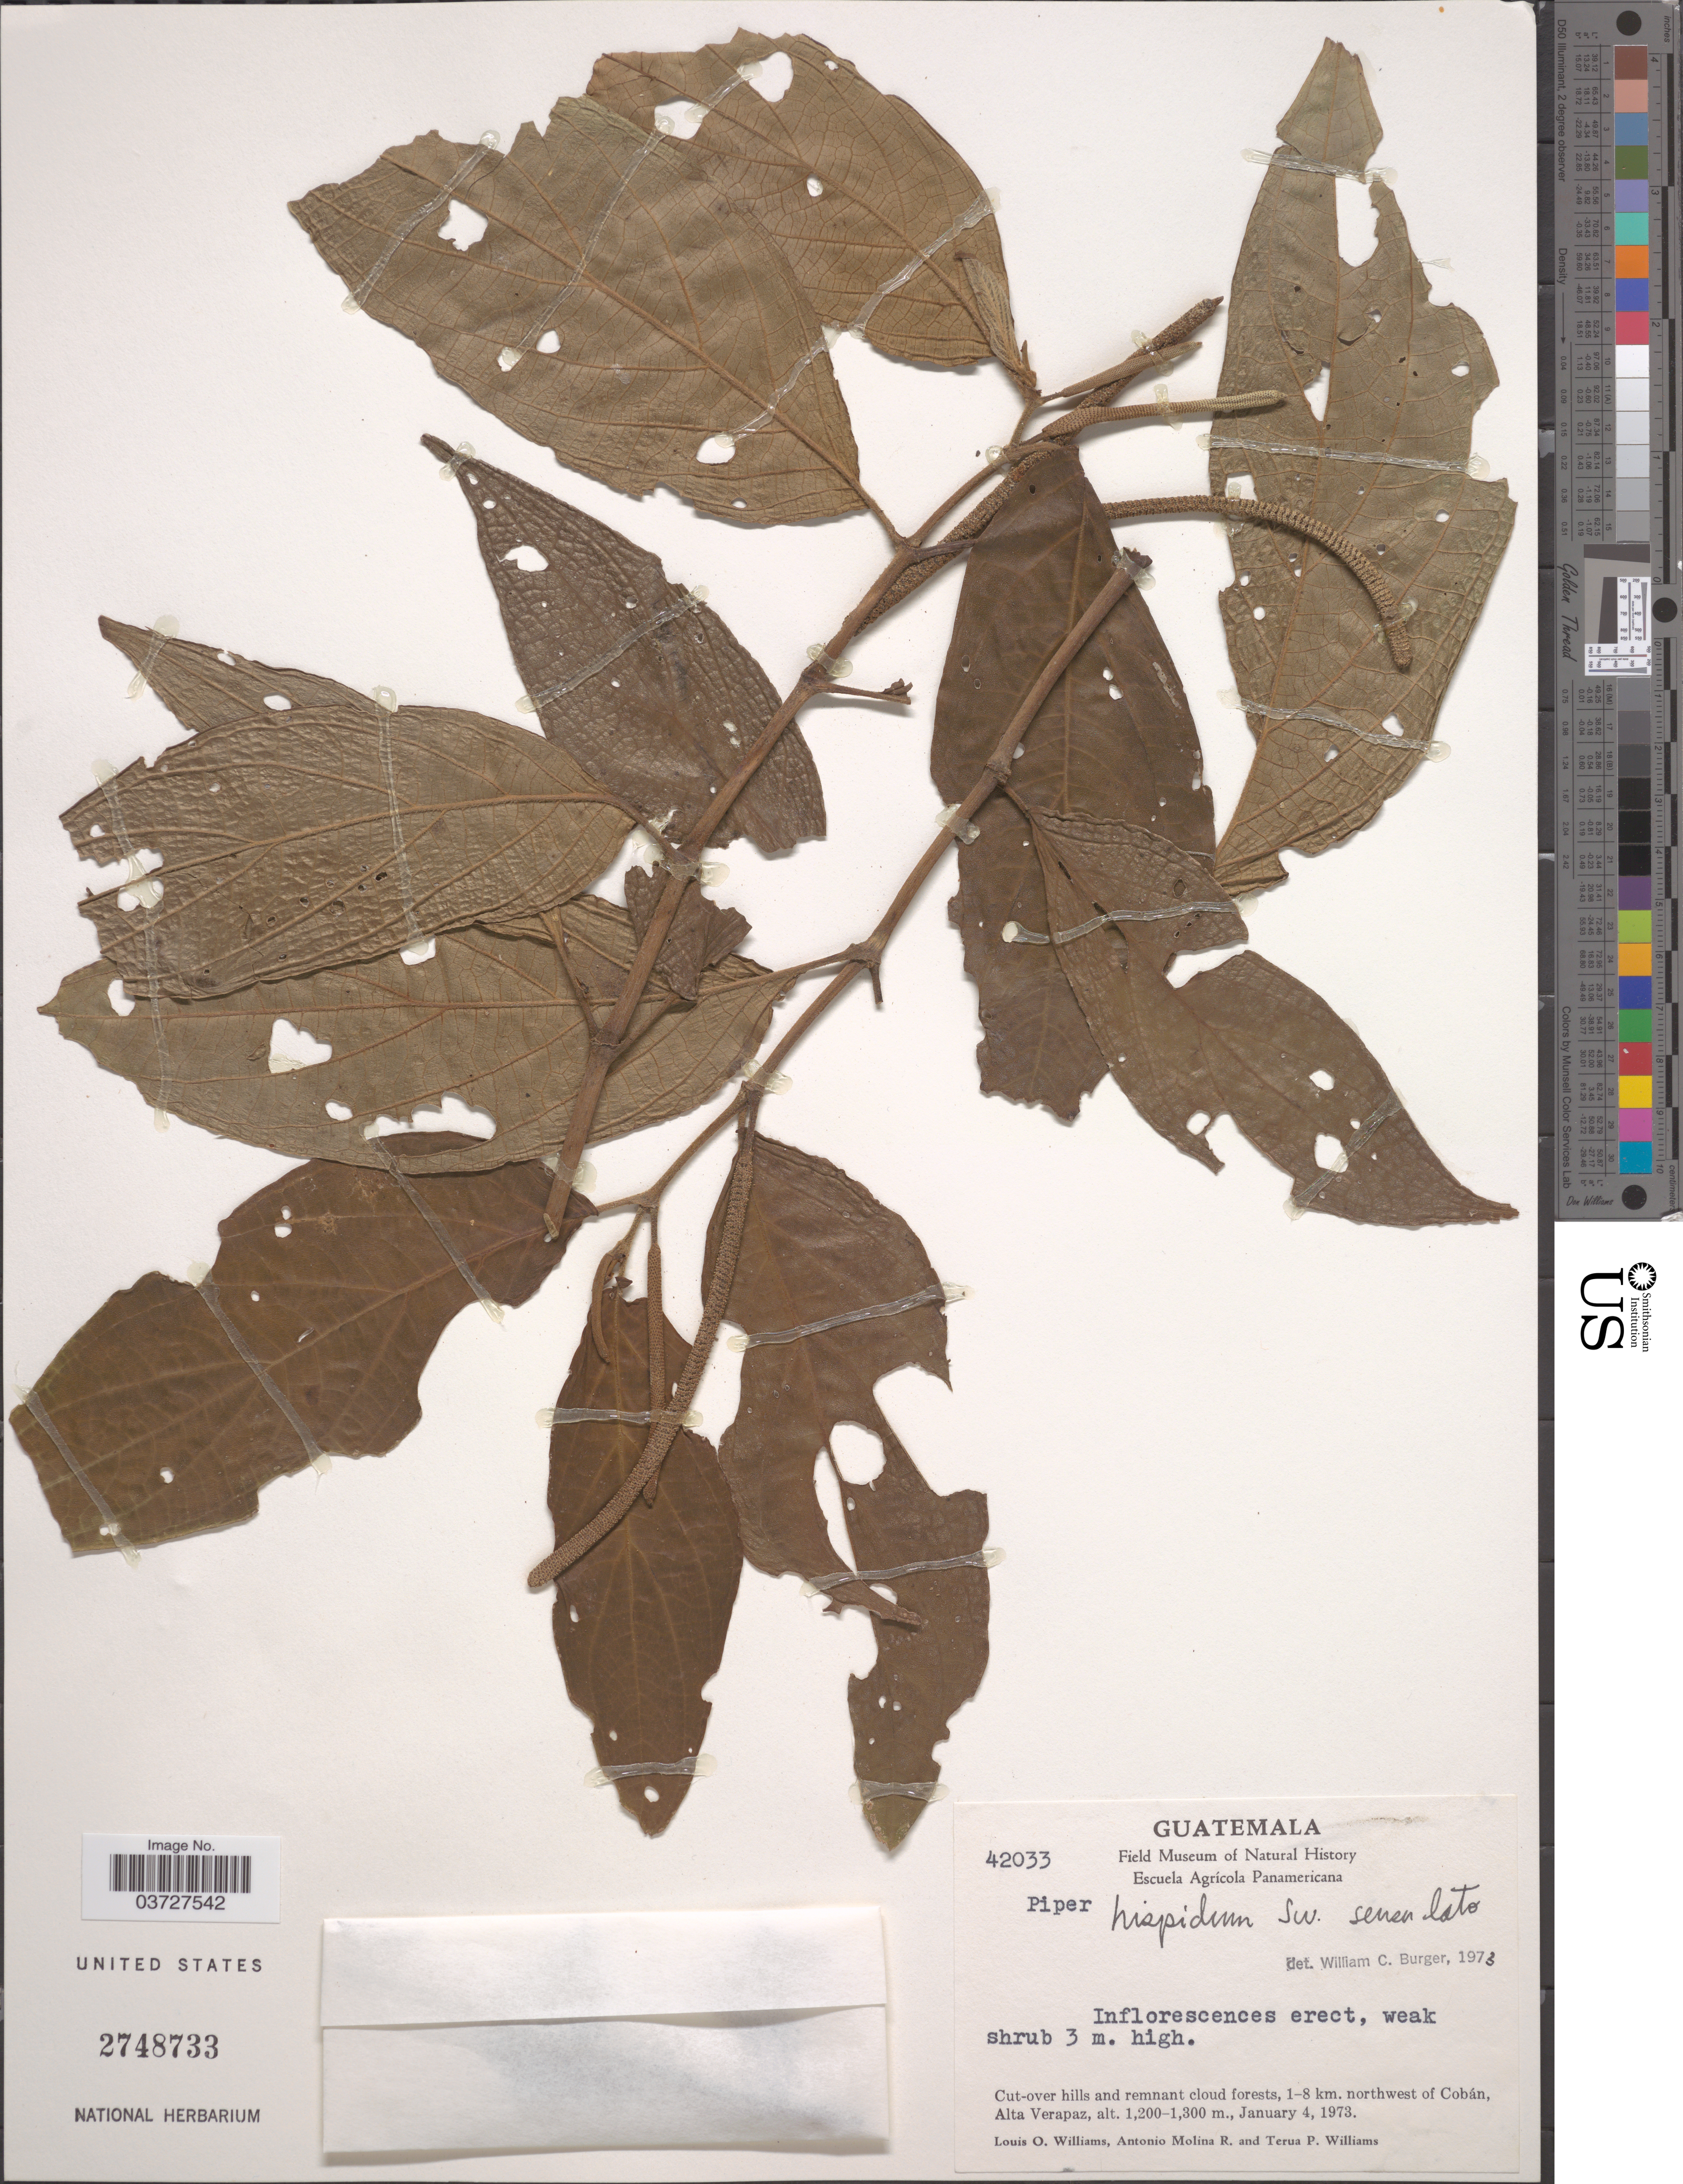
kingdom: Plantae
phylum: Tracheophyta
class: Magnoliopsida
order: Piperales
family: Piperaceae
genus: Piper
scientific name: Piper hispidum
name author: Sw.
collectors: L. O. Williams, A. Molina R. & T. Williams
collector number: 42033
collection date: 1973-01-04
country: Guatemala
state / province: Alta Verapaz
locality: Cut-over hills and remnant clouds forests, 1-8 km. northwest of Cobán.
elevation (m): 1200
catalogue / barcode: US 2748733